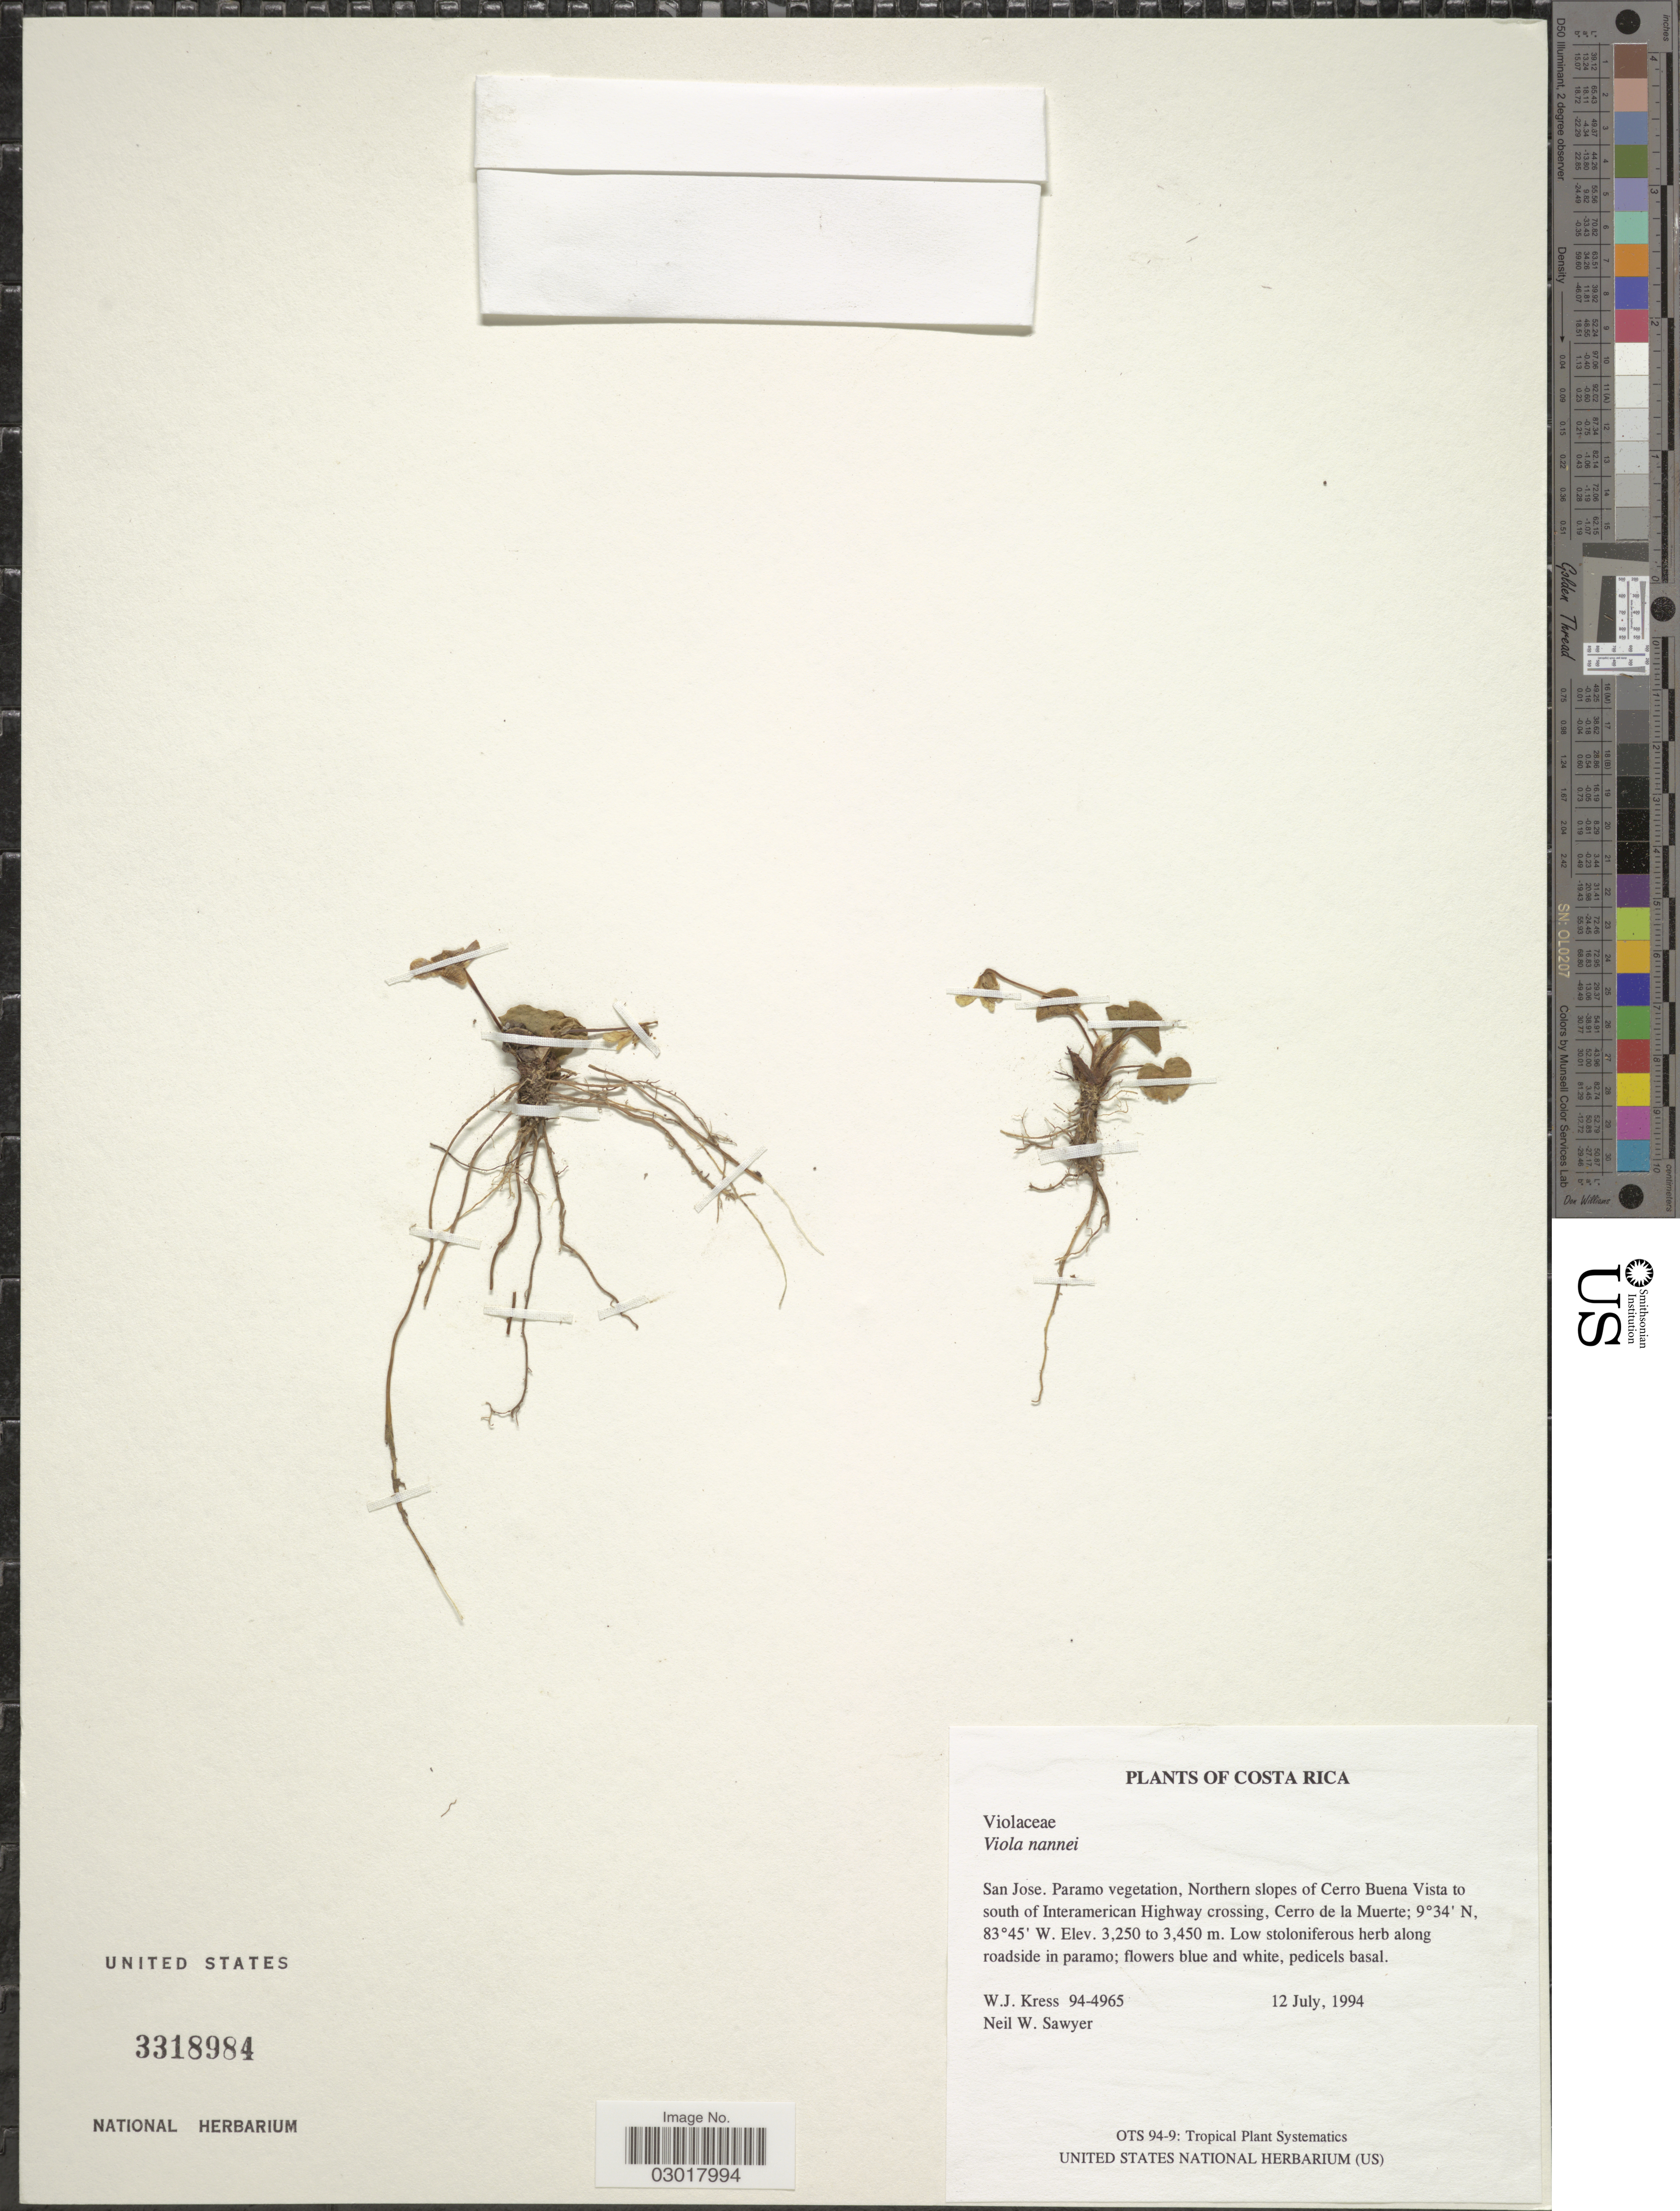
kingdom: Plantae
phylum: Tracheophyta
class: Magnoliopsida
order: Malpighiales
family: Violaceae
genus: Viola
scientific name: Viola nannei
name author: Polák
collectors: W. J. Kress & N. W. Sawyer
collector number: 94-4965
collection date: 1994-07-12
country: Costa Rica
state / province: San José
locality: Northern slopes of Cerro Buena Vista on south of Interamerican Highway crossing, Cerro de la Muerte.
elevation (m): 3250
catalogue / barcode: US 3318984